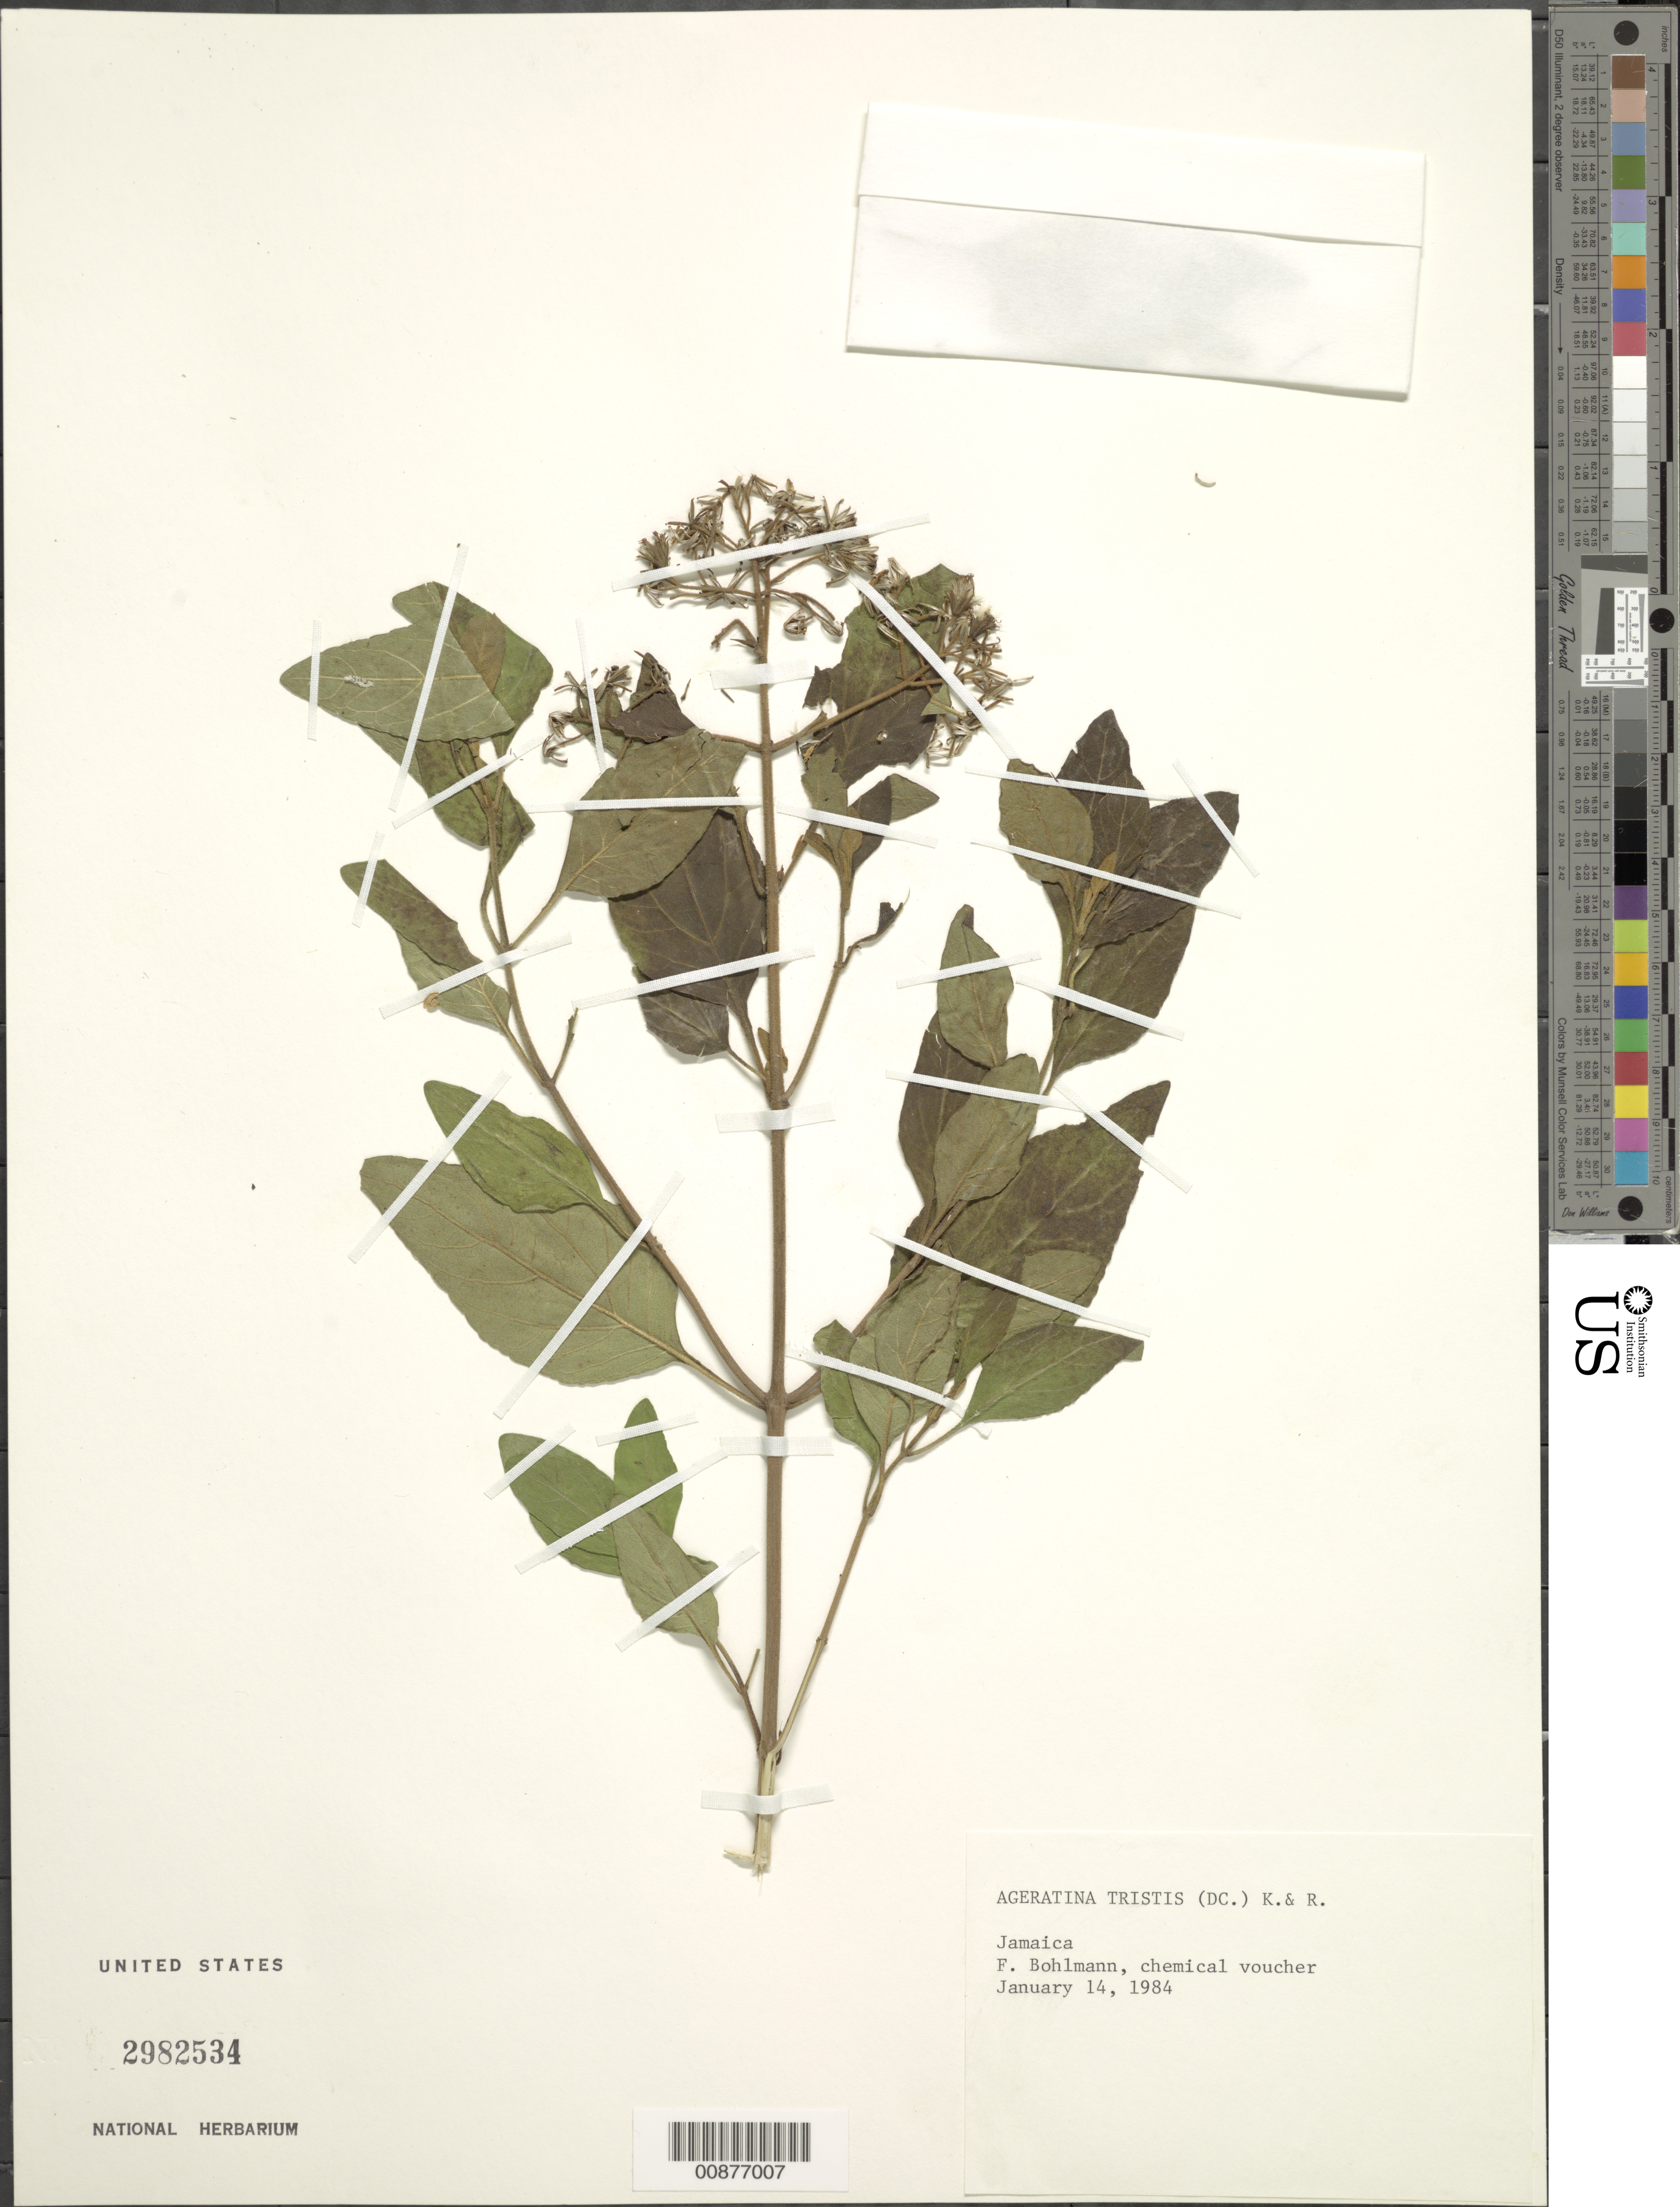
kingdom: Plantae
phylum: Tracheophyta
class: Magnoliopsida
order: Asterales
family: Asteraceae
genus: Ageratina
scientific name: Ageratina tristis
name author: (DC.) R.M. King & H. Rob.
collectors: Bohlmann, F.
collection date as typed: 14 Jan 1984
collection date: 1984-01-14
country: Jamaica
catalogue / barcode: US 2982534